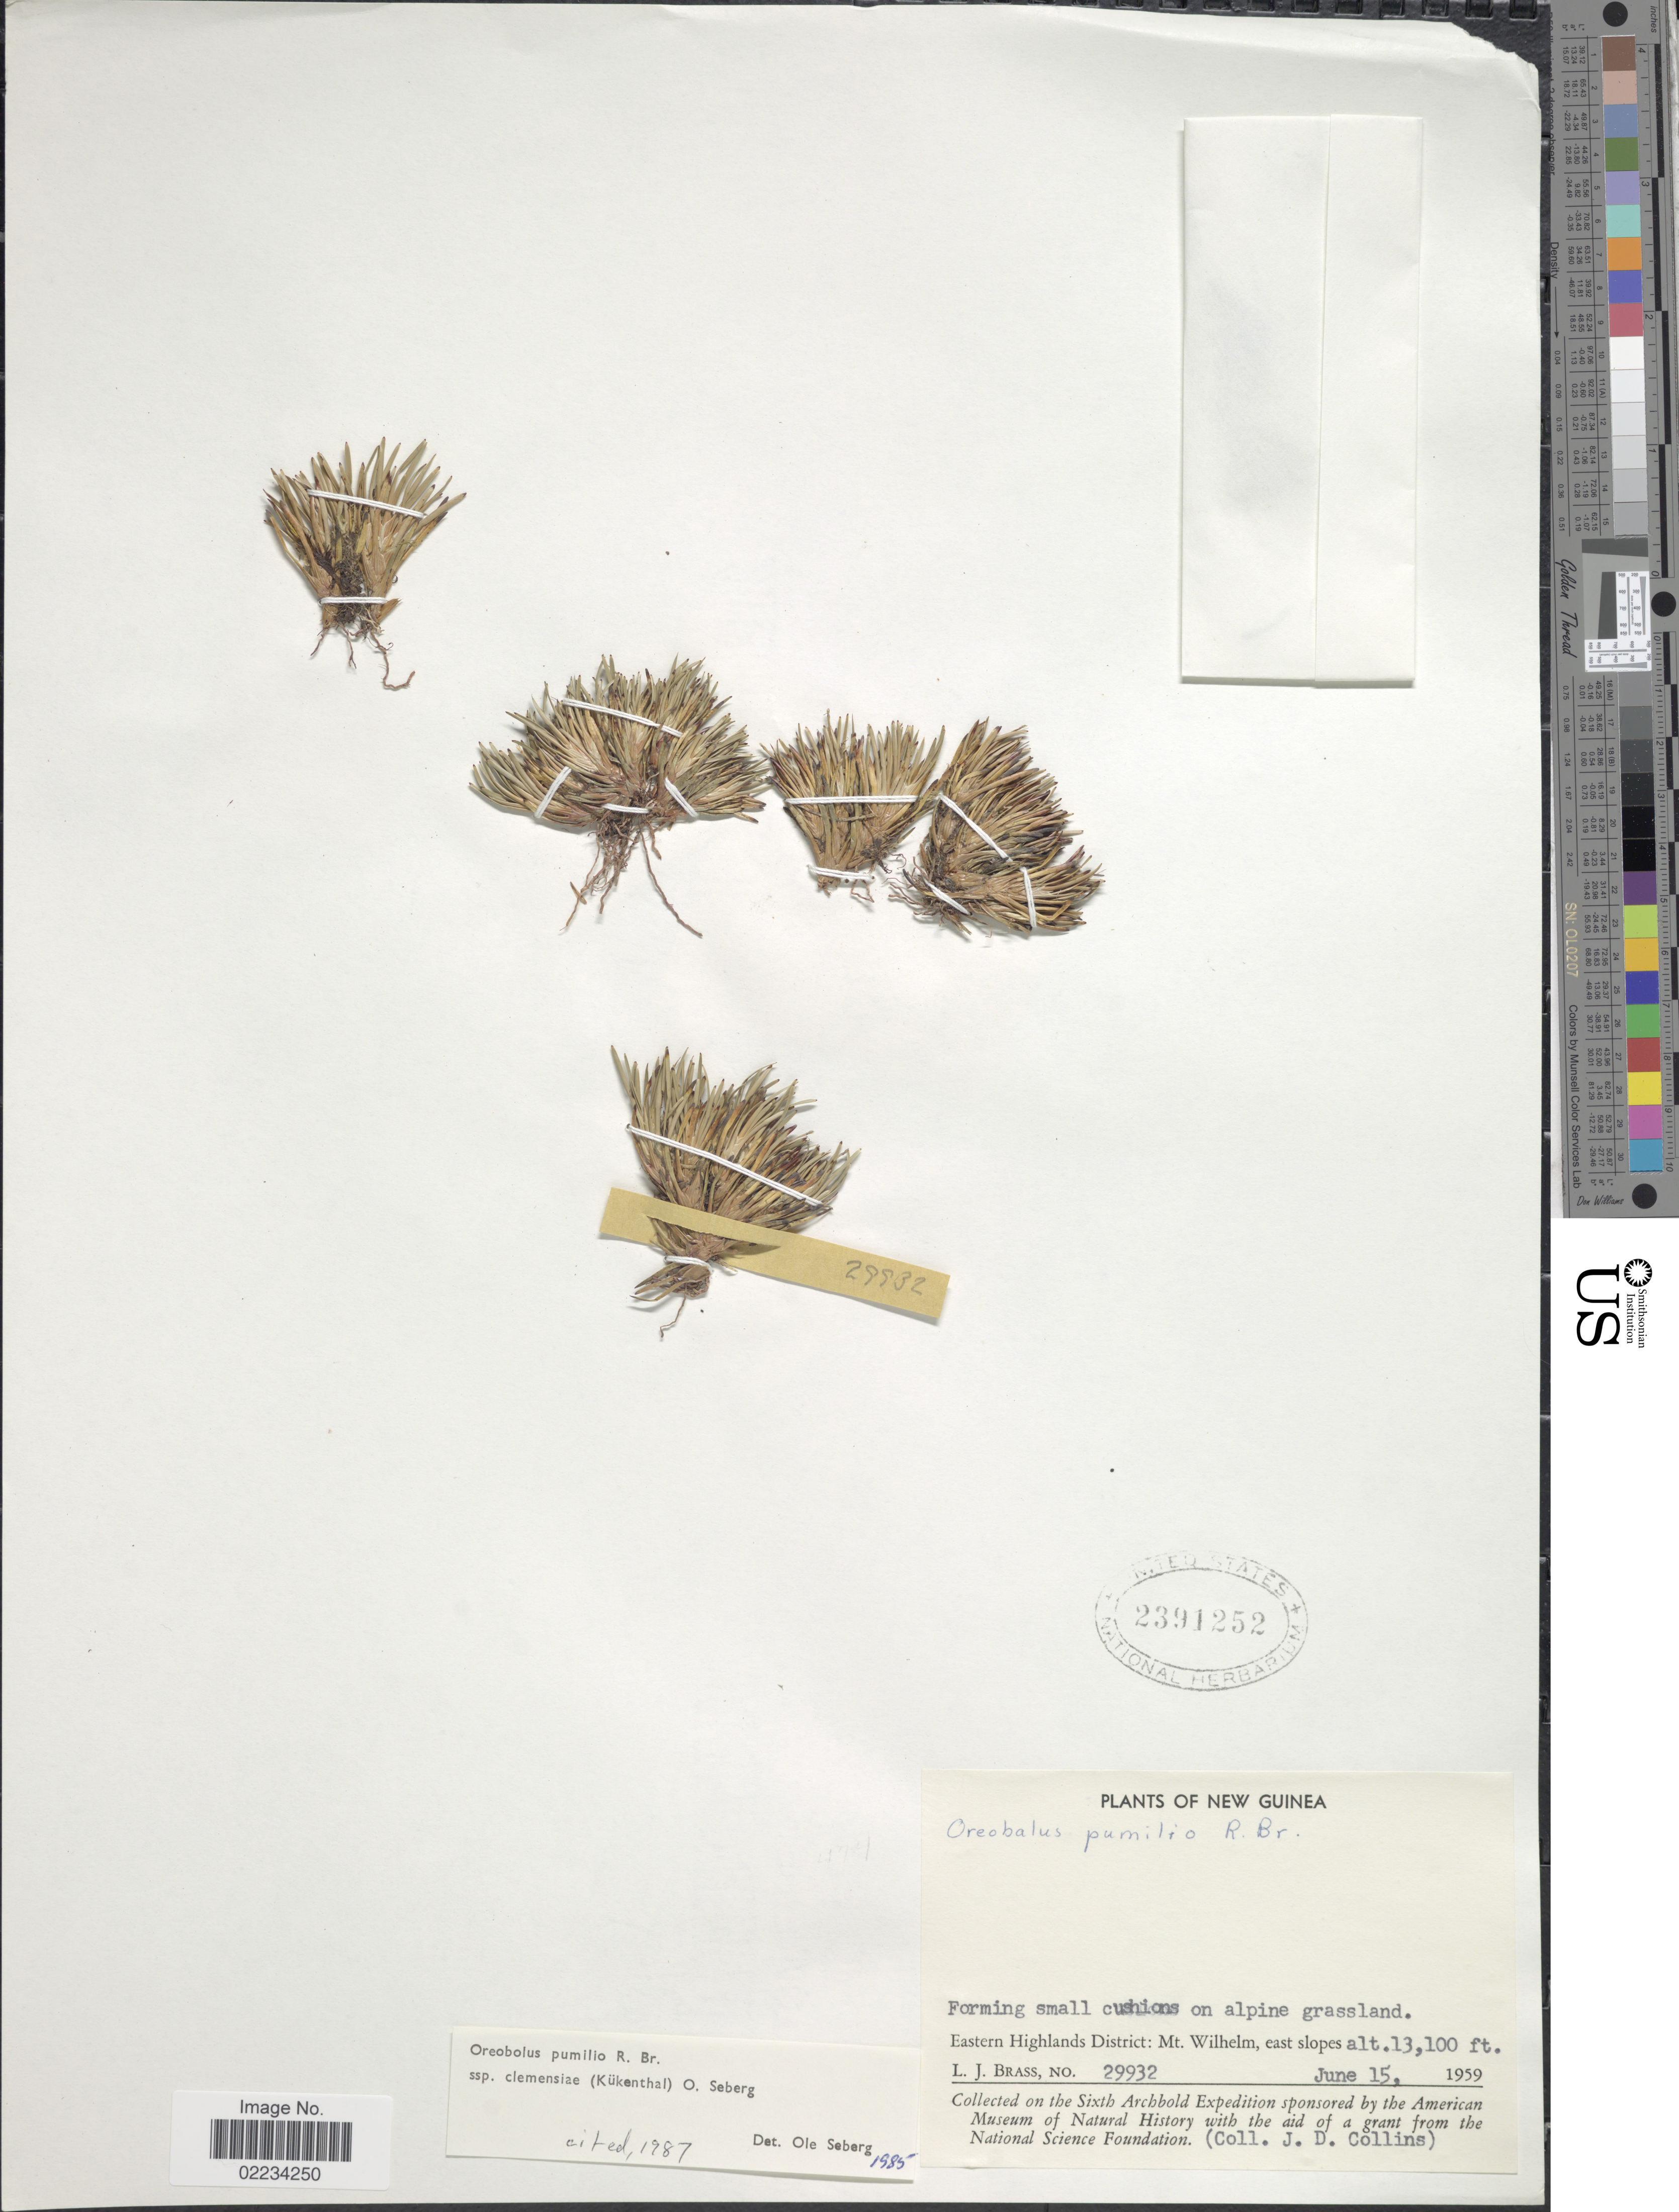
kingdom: Plantae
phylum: Tracheophyta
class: Liliopsida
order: Poales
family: Cyperaceae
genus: Oreobolus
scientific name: Oreobolus pumilio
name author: R. Br.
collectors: L. J. Brass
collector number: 29932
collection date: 1959-06-15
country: Papua New Guinea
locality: New Guinea, Forming small cushions on alpine grasslands, Eastern Highlands District: Mt Wilhelm, east slopes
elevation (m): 3993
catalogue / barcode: US 2391252